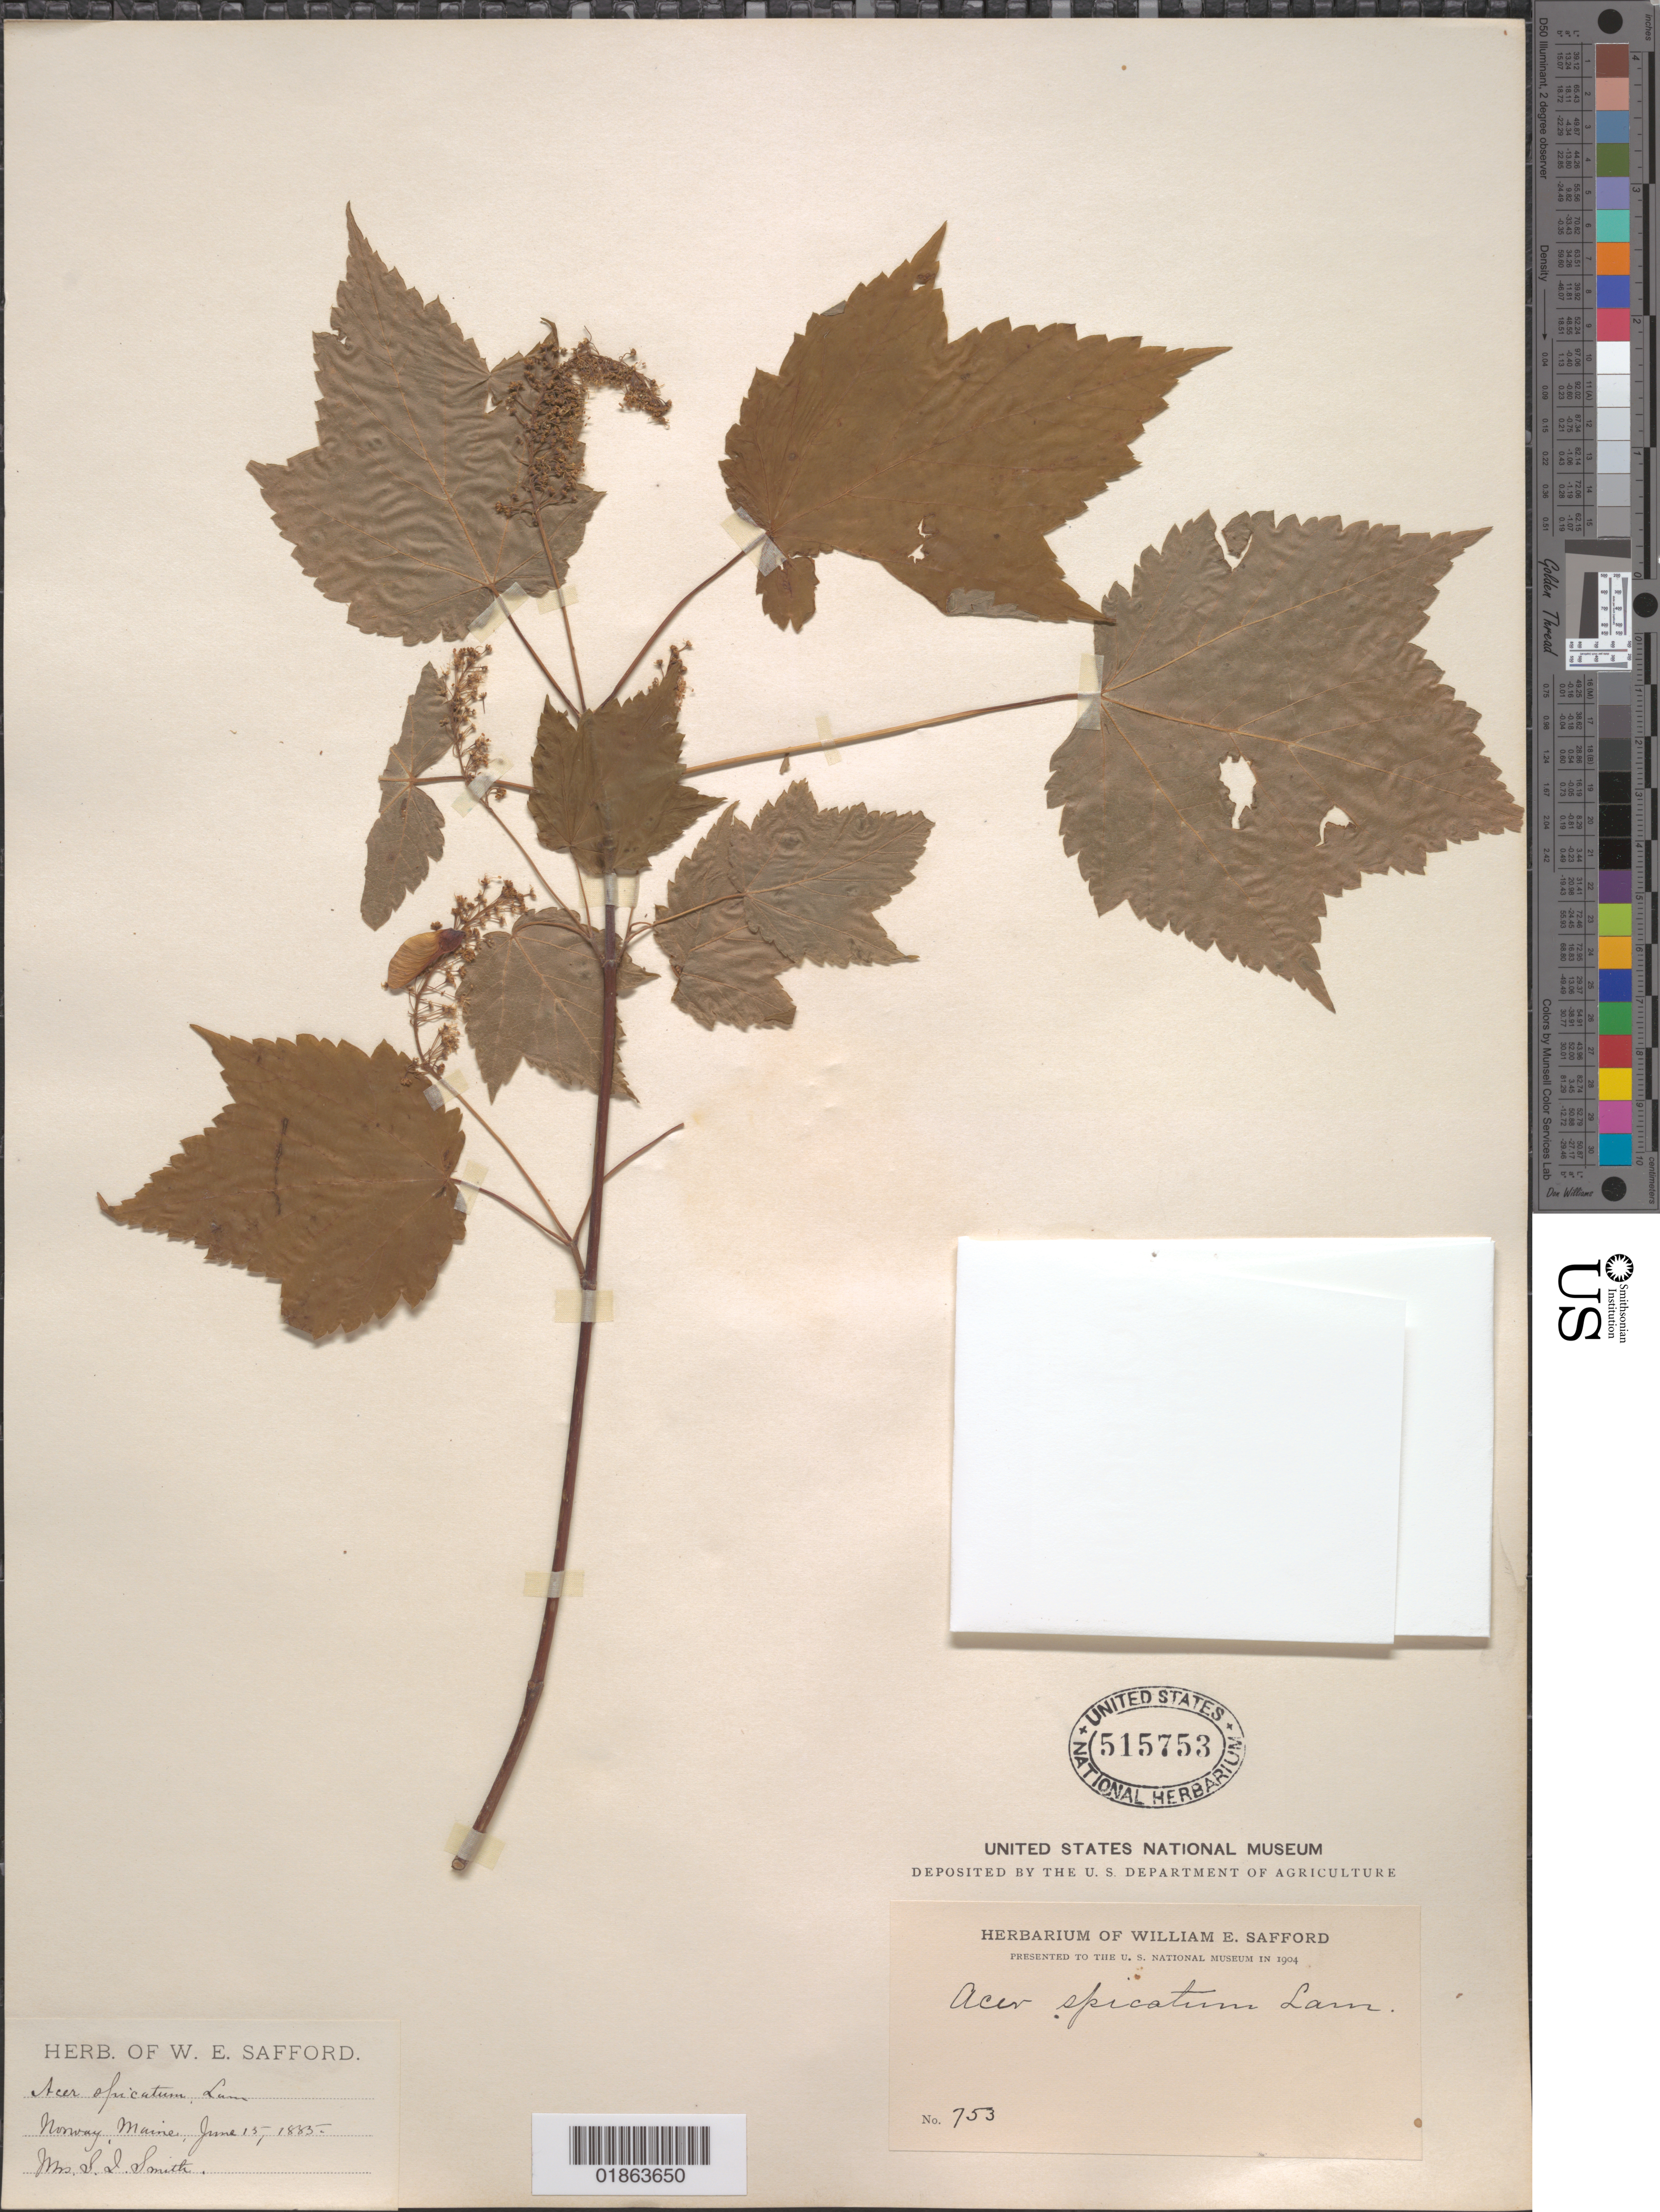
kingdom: Plantae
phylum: Tracheophyta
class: Magnoliopsida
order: Sapindales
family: Sapindaceae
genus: Acer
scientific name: Acer spicatum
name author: Lam.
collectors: S. I. Smith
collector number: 753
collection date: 1885-06-15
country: United States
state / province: Maine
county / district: Oxford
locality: Norway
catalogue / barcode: US 515753